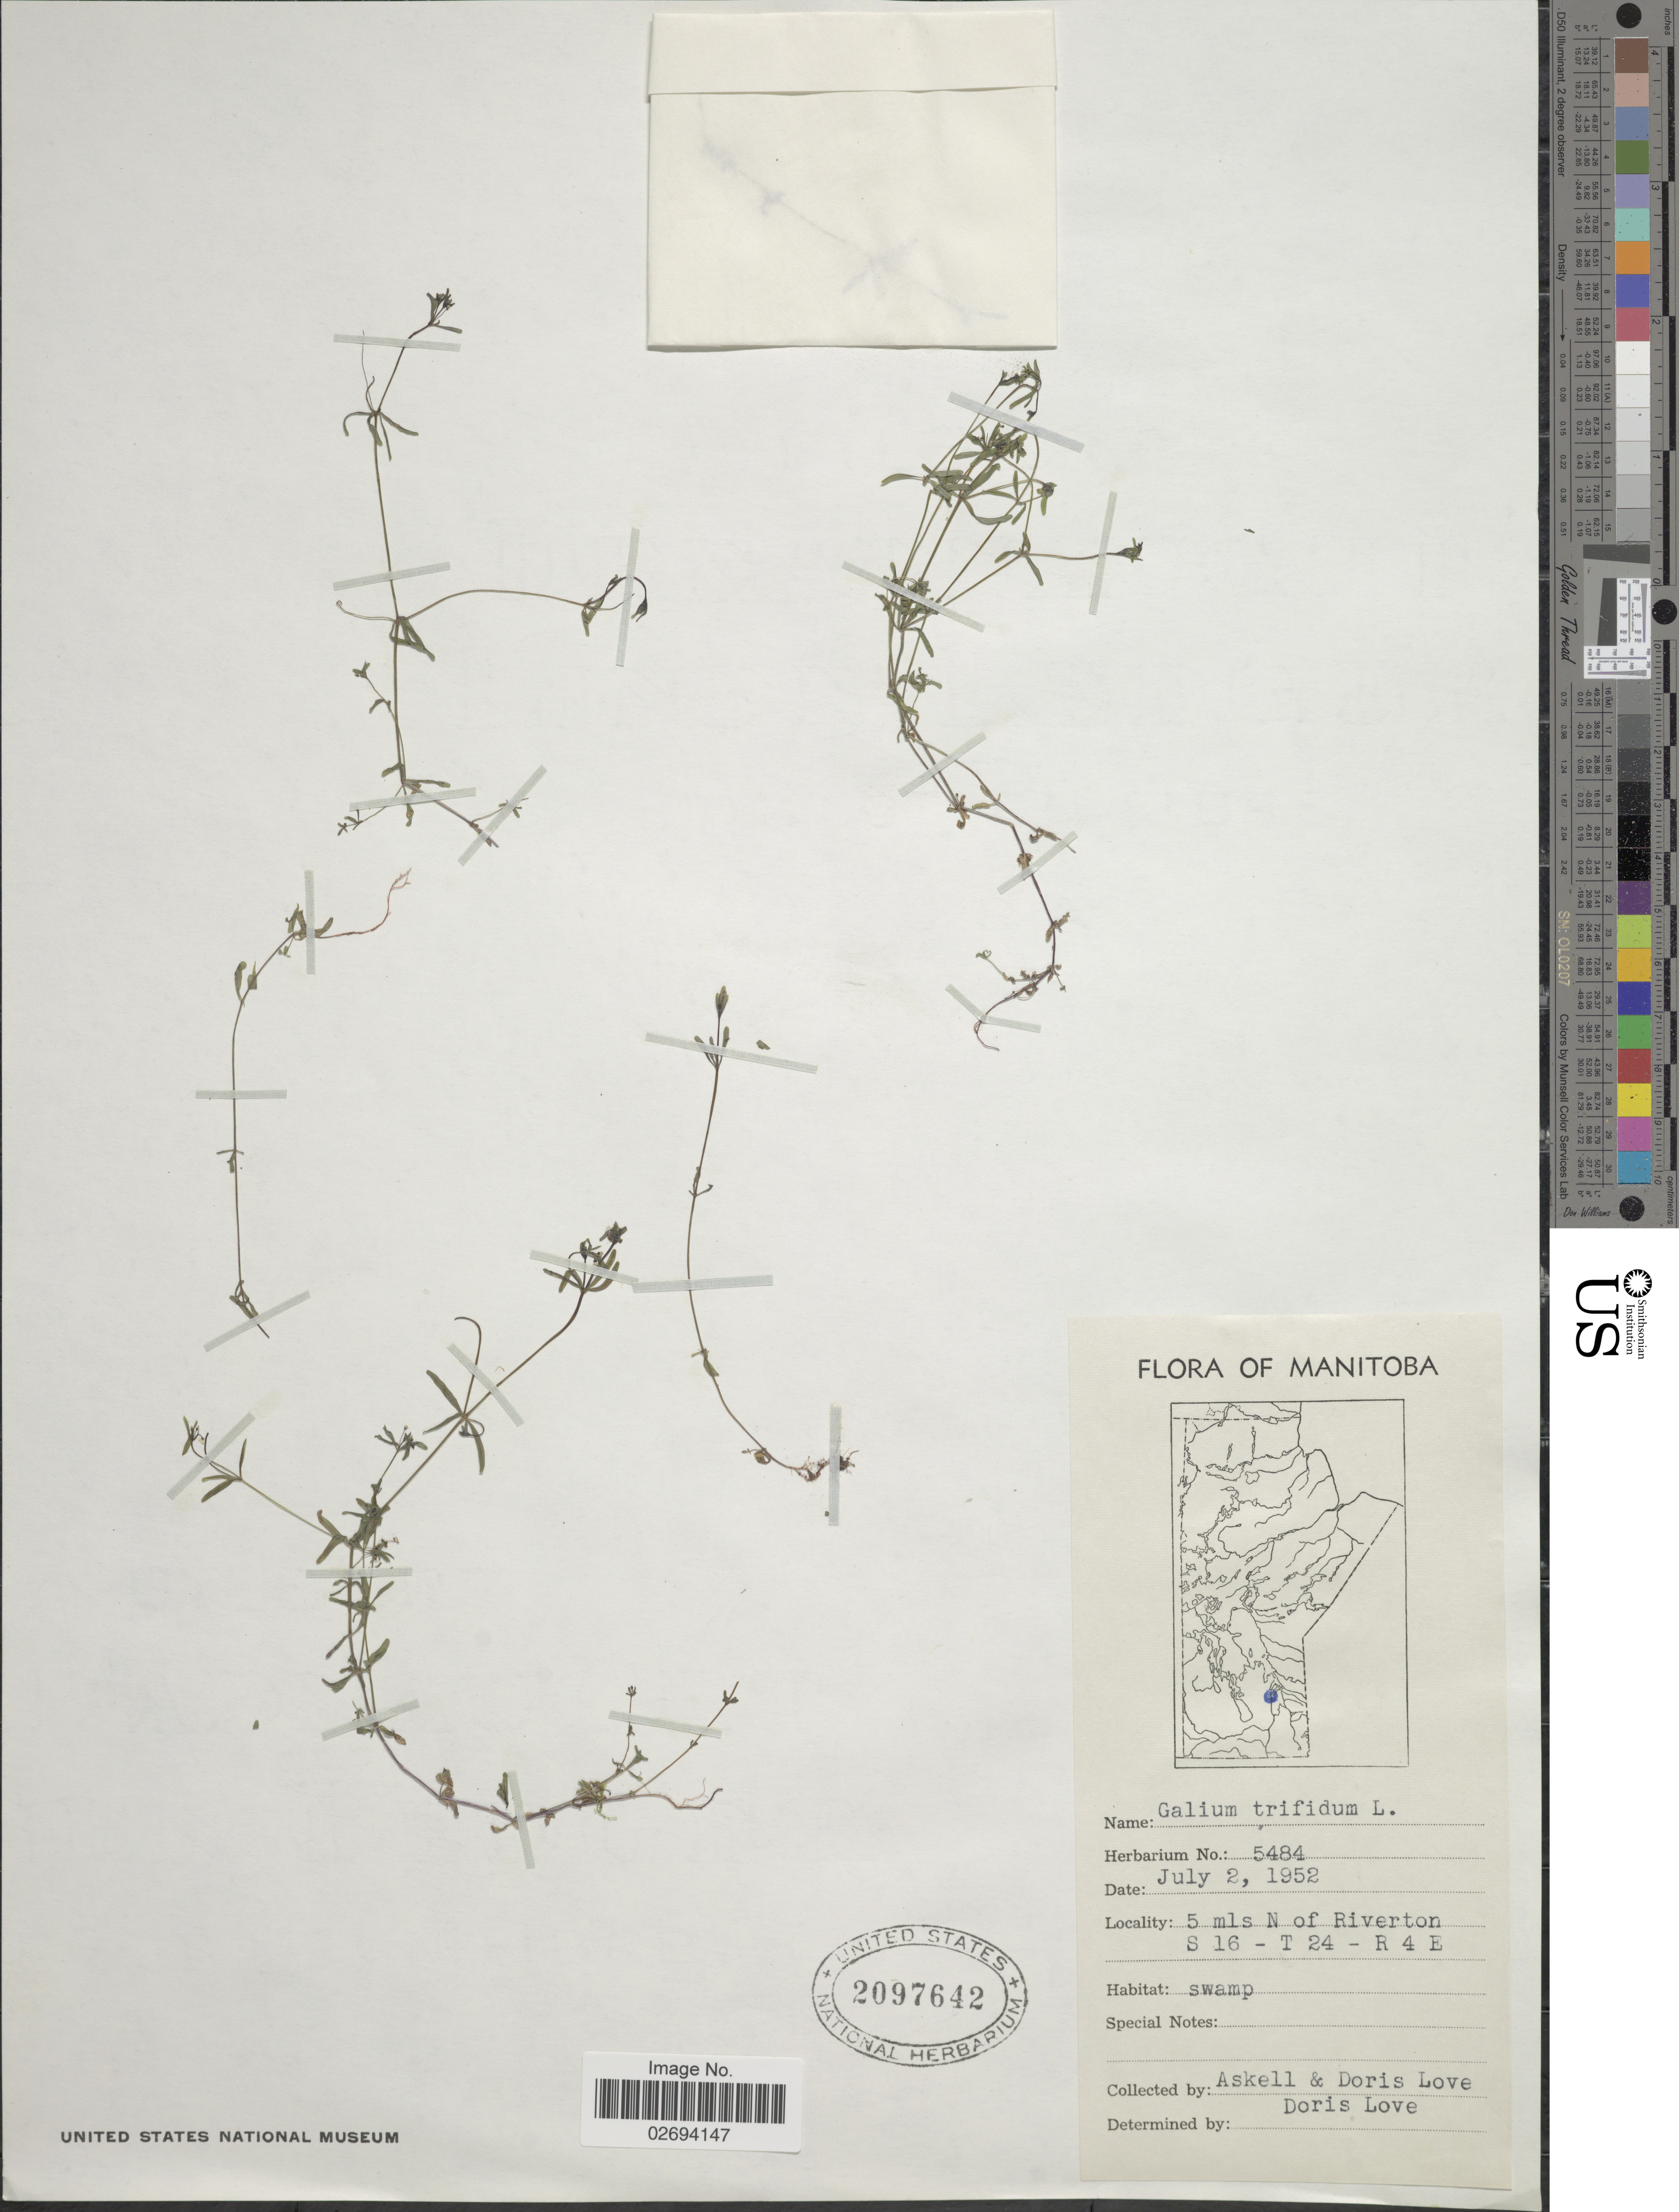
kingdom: Plantae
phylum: Tracheophyta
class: Magnoliopsida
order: Gentianales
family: Rubiaceae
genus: Galium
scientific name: Galium trifidum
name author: L.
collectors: -. Askell & D. Löve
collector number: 5484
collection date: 1952-07-02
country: Canada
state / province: Manitoba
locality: Manitoba, 5 mls N of Riverton S16-T24-R4E, swamp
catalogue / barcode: US 2097642